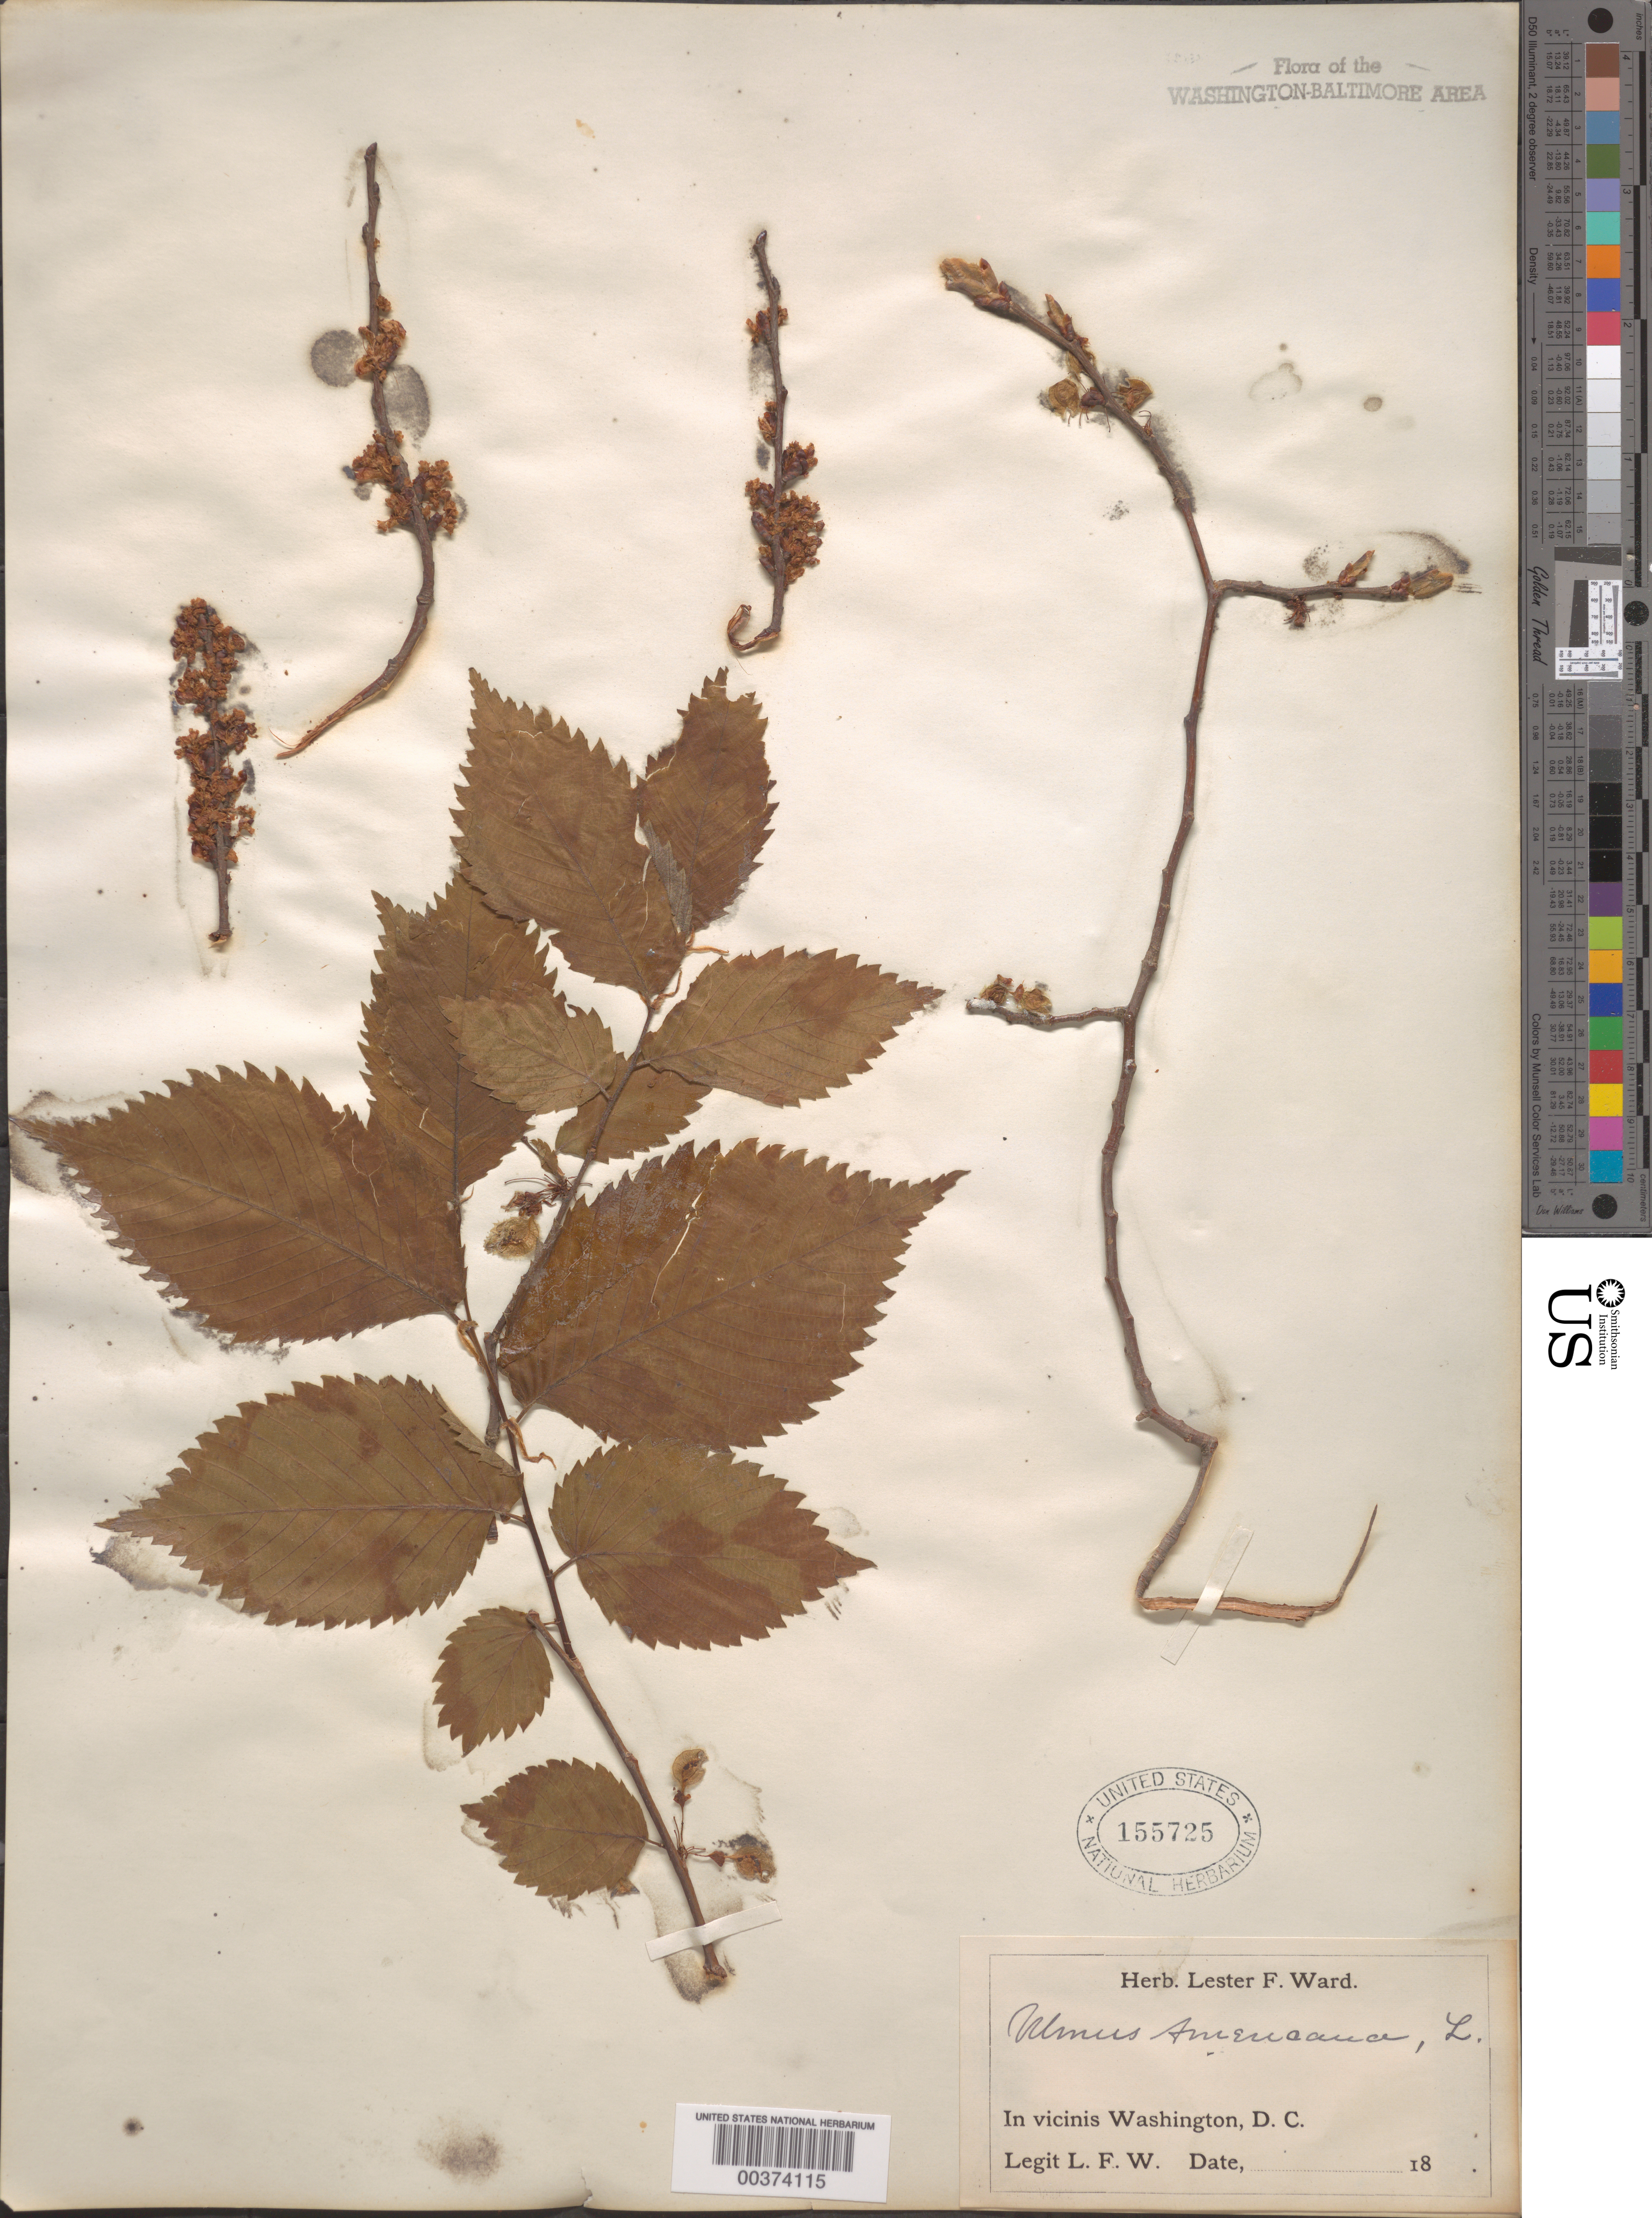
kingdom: Plantae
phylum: Tracheophyta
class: Magnoliopsida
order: Rosales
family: Ulmaceae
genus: Ulmus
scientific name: Ulmus americana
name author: L.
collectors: L. F. Ward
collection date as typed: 18--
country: United States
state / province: District of Columbia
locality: G.P.W., Washington D.C. area.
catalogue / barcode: US 155725